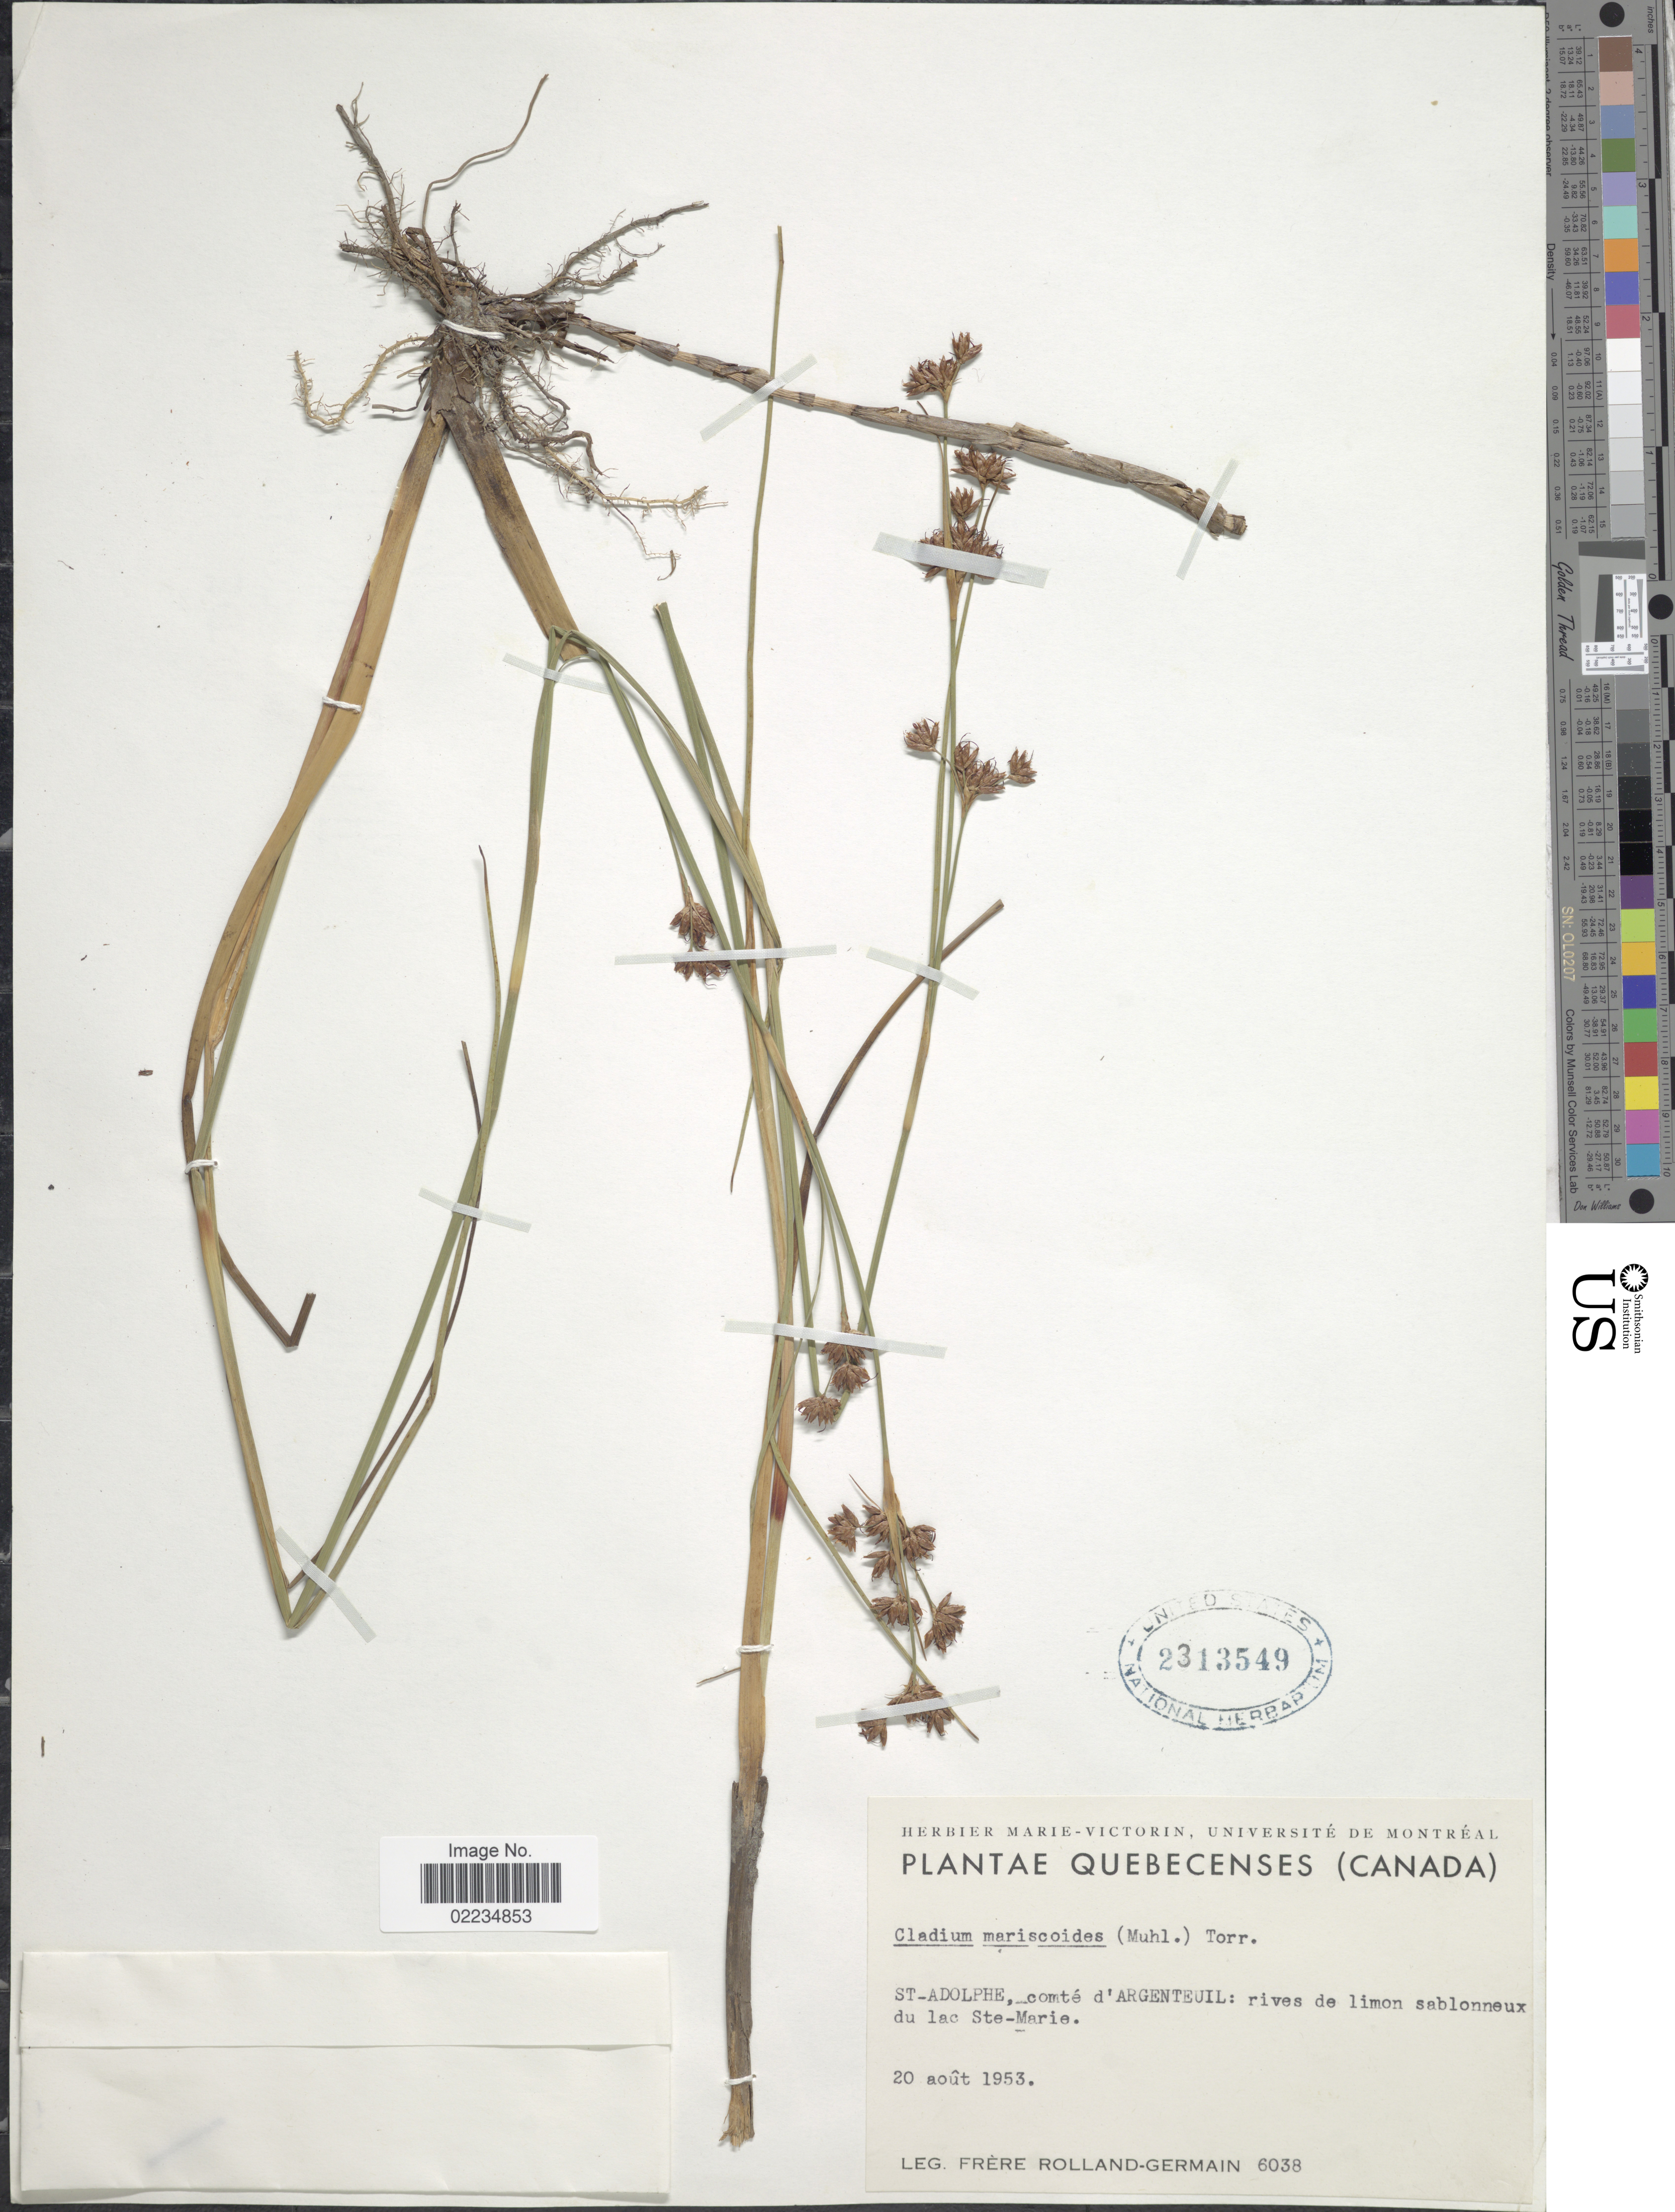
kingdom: Plantae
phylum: Tracheophyta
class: Liliopsida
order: Poales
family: Cyperaceae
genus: Cladium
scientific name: Cladium mariscoides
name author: (Muhl.) Torr.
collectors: Rolland-Germain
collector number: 6038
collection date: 1953-08-20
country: Canada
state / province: Quebec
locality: Quebecenses (Canada), St-Adolphe, comte d'Argenteuil: rives de limon sablonneux du lac Ste-Marie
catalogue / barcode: US 2313549